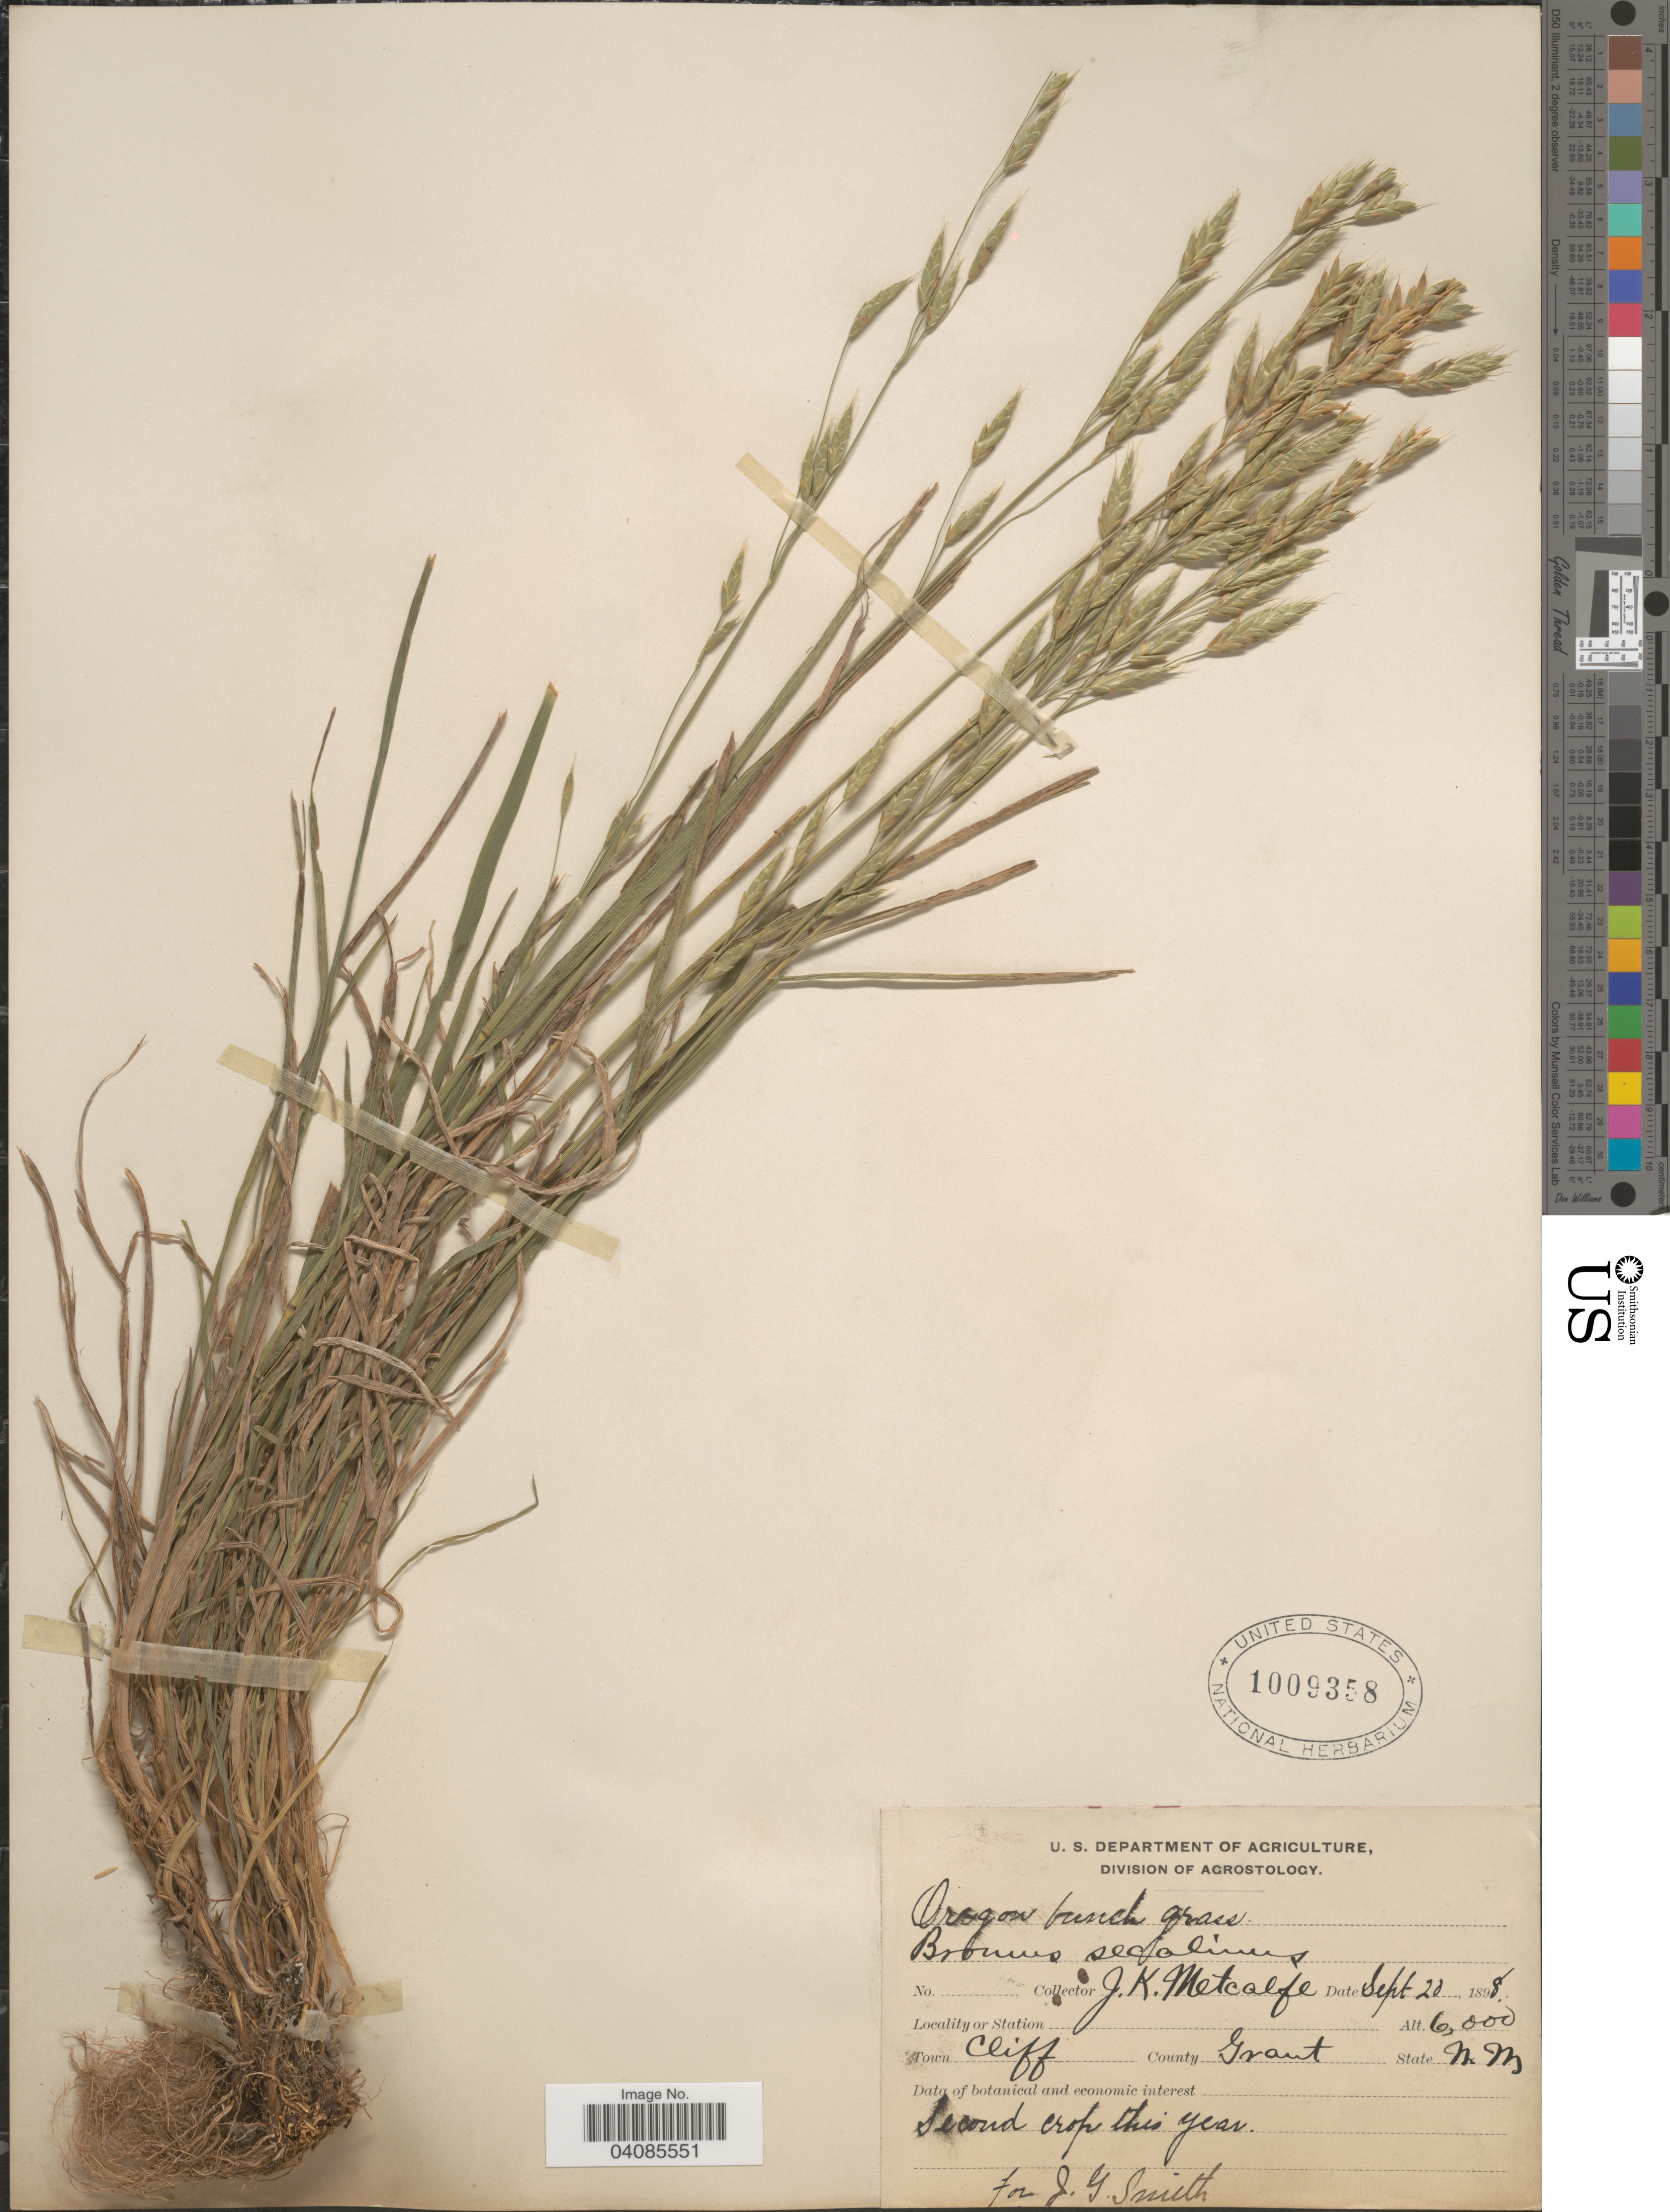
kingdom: Plantae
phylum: Tracheophyta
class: Liliopsida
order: Poales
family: Poaceae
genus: Bromus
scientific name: Bromus secalinus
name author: L.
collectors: J. Metcalfe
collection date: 1898-09-20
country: United States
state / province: New Mexico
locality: Town Cliff. County Grant.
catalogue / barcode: US 1009358